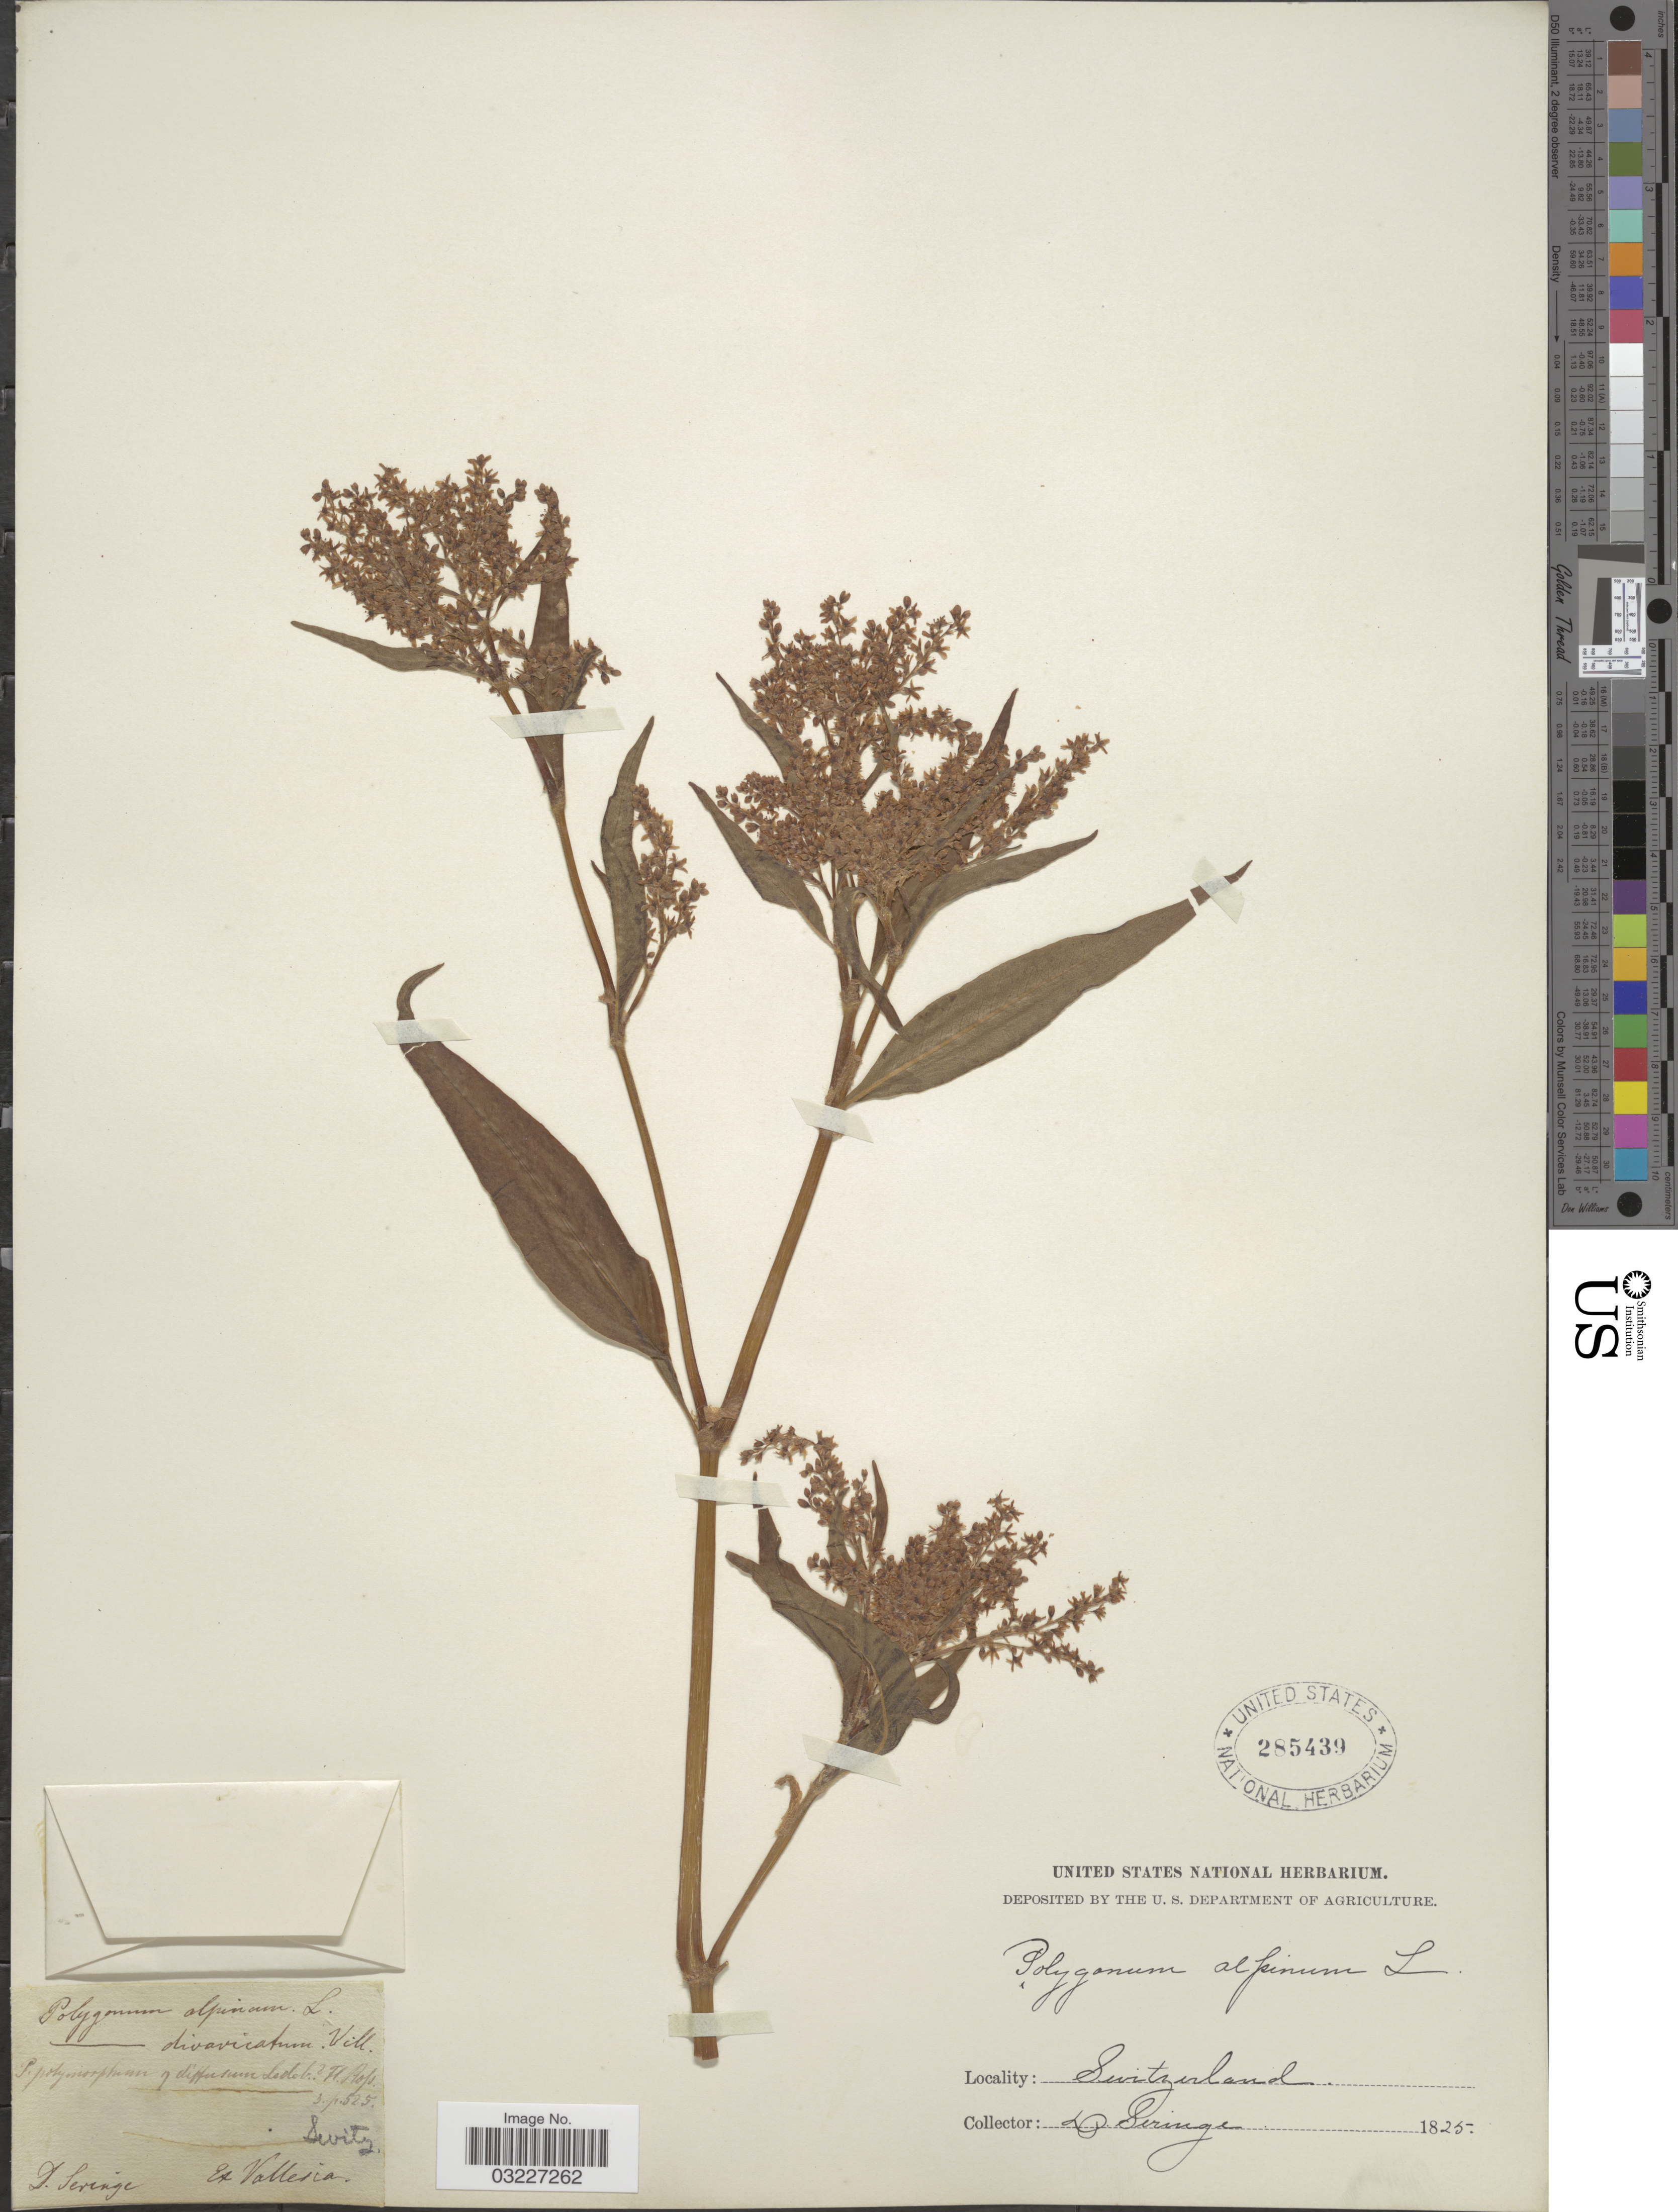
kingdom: Plantae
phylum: Tracheophyta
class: Magnoliopsida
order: Caryophyllales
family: Polygonaceae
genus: Koenigia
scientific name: Koenigia alpina var. alpina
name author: (All.) T.M. Schust. & Reveal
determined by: Strong, Mark T., (BOT), Smithsonian Institution - National Museum of Natural History (UNITED STATES)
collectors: D. Seringe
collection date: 1825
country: Switzerland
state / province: Valais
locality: Vallesia.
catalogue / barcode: US 285439